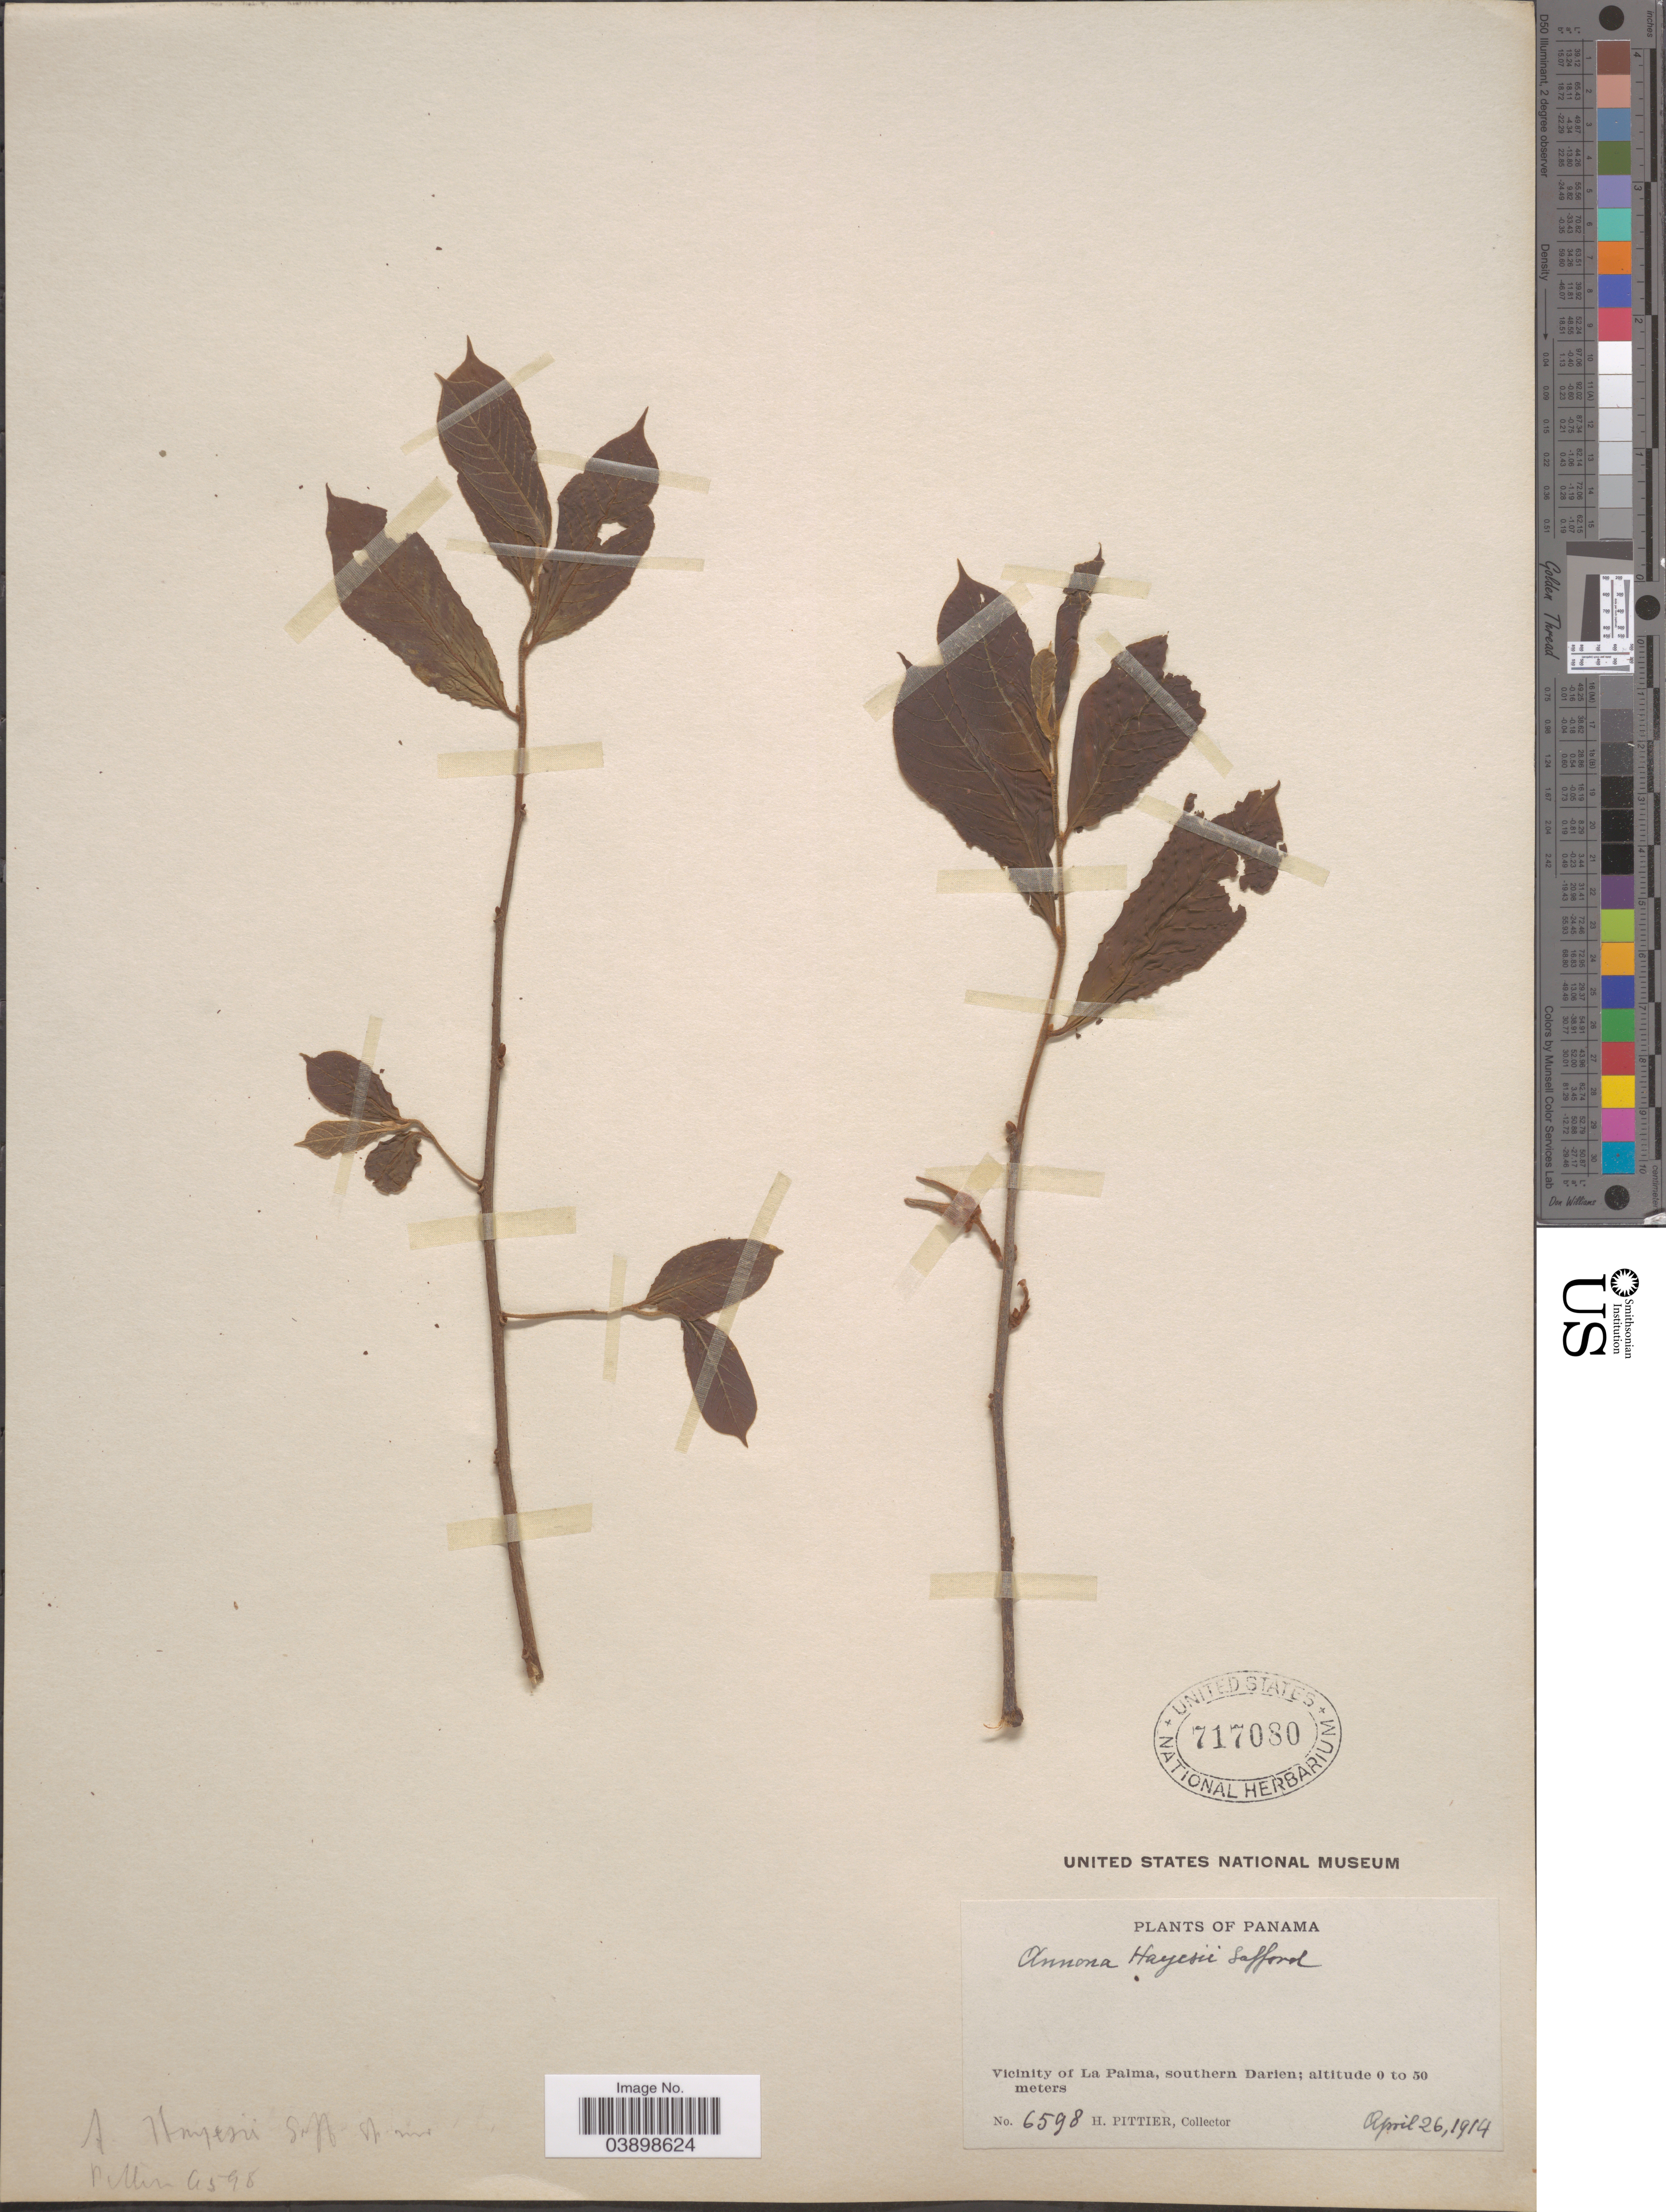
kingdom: Plantae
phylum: Tracheophyta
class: Magnoliopsida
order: Magnoliales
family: Annonaceae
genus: Annona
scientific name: Annona hayesii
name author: Saff. in Standl.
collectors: H. F. Pittier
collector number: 6598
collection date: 1914-04-26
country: Panama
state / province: Darien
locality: Vicinity of La Palma, southern Darien.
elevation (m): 0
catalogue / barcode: US 717080